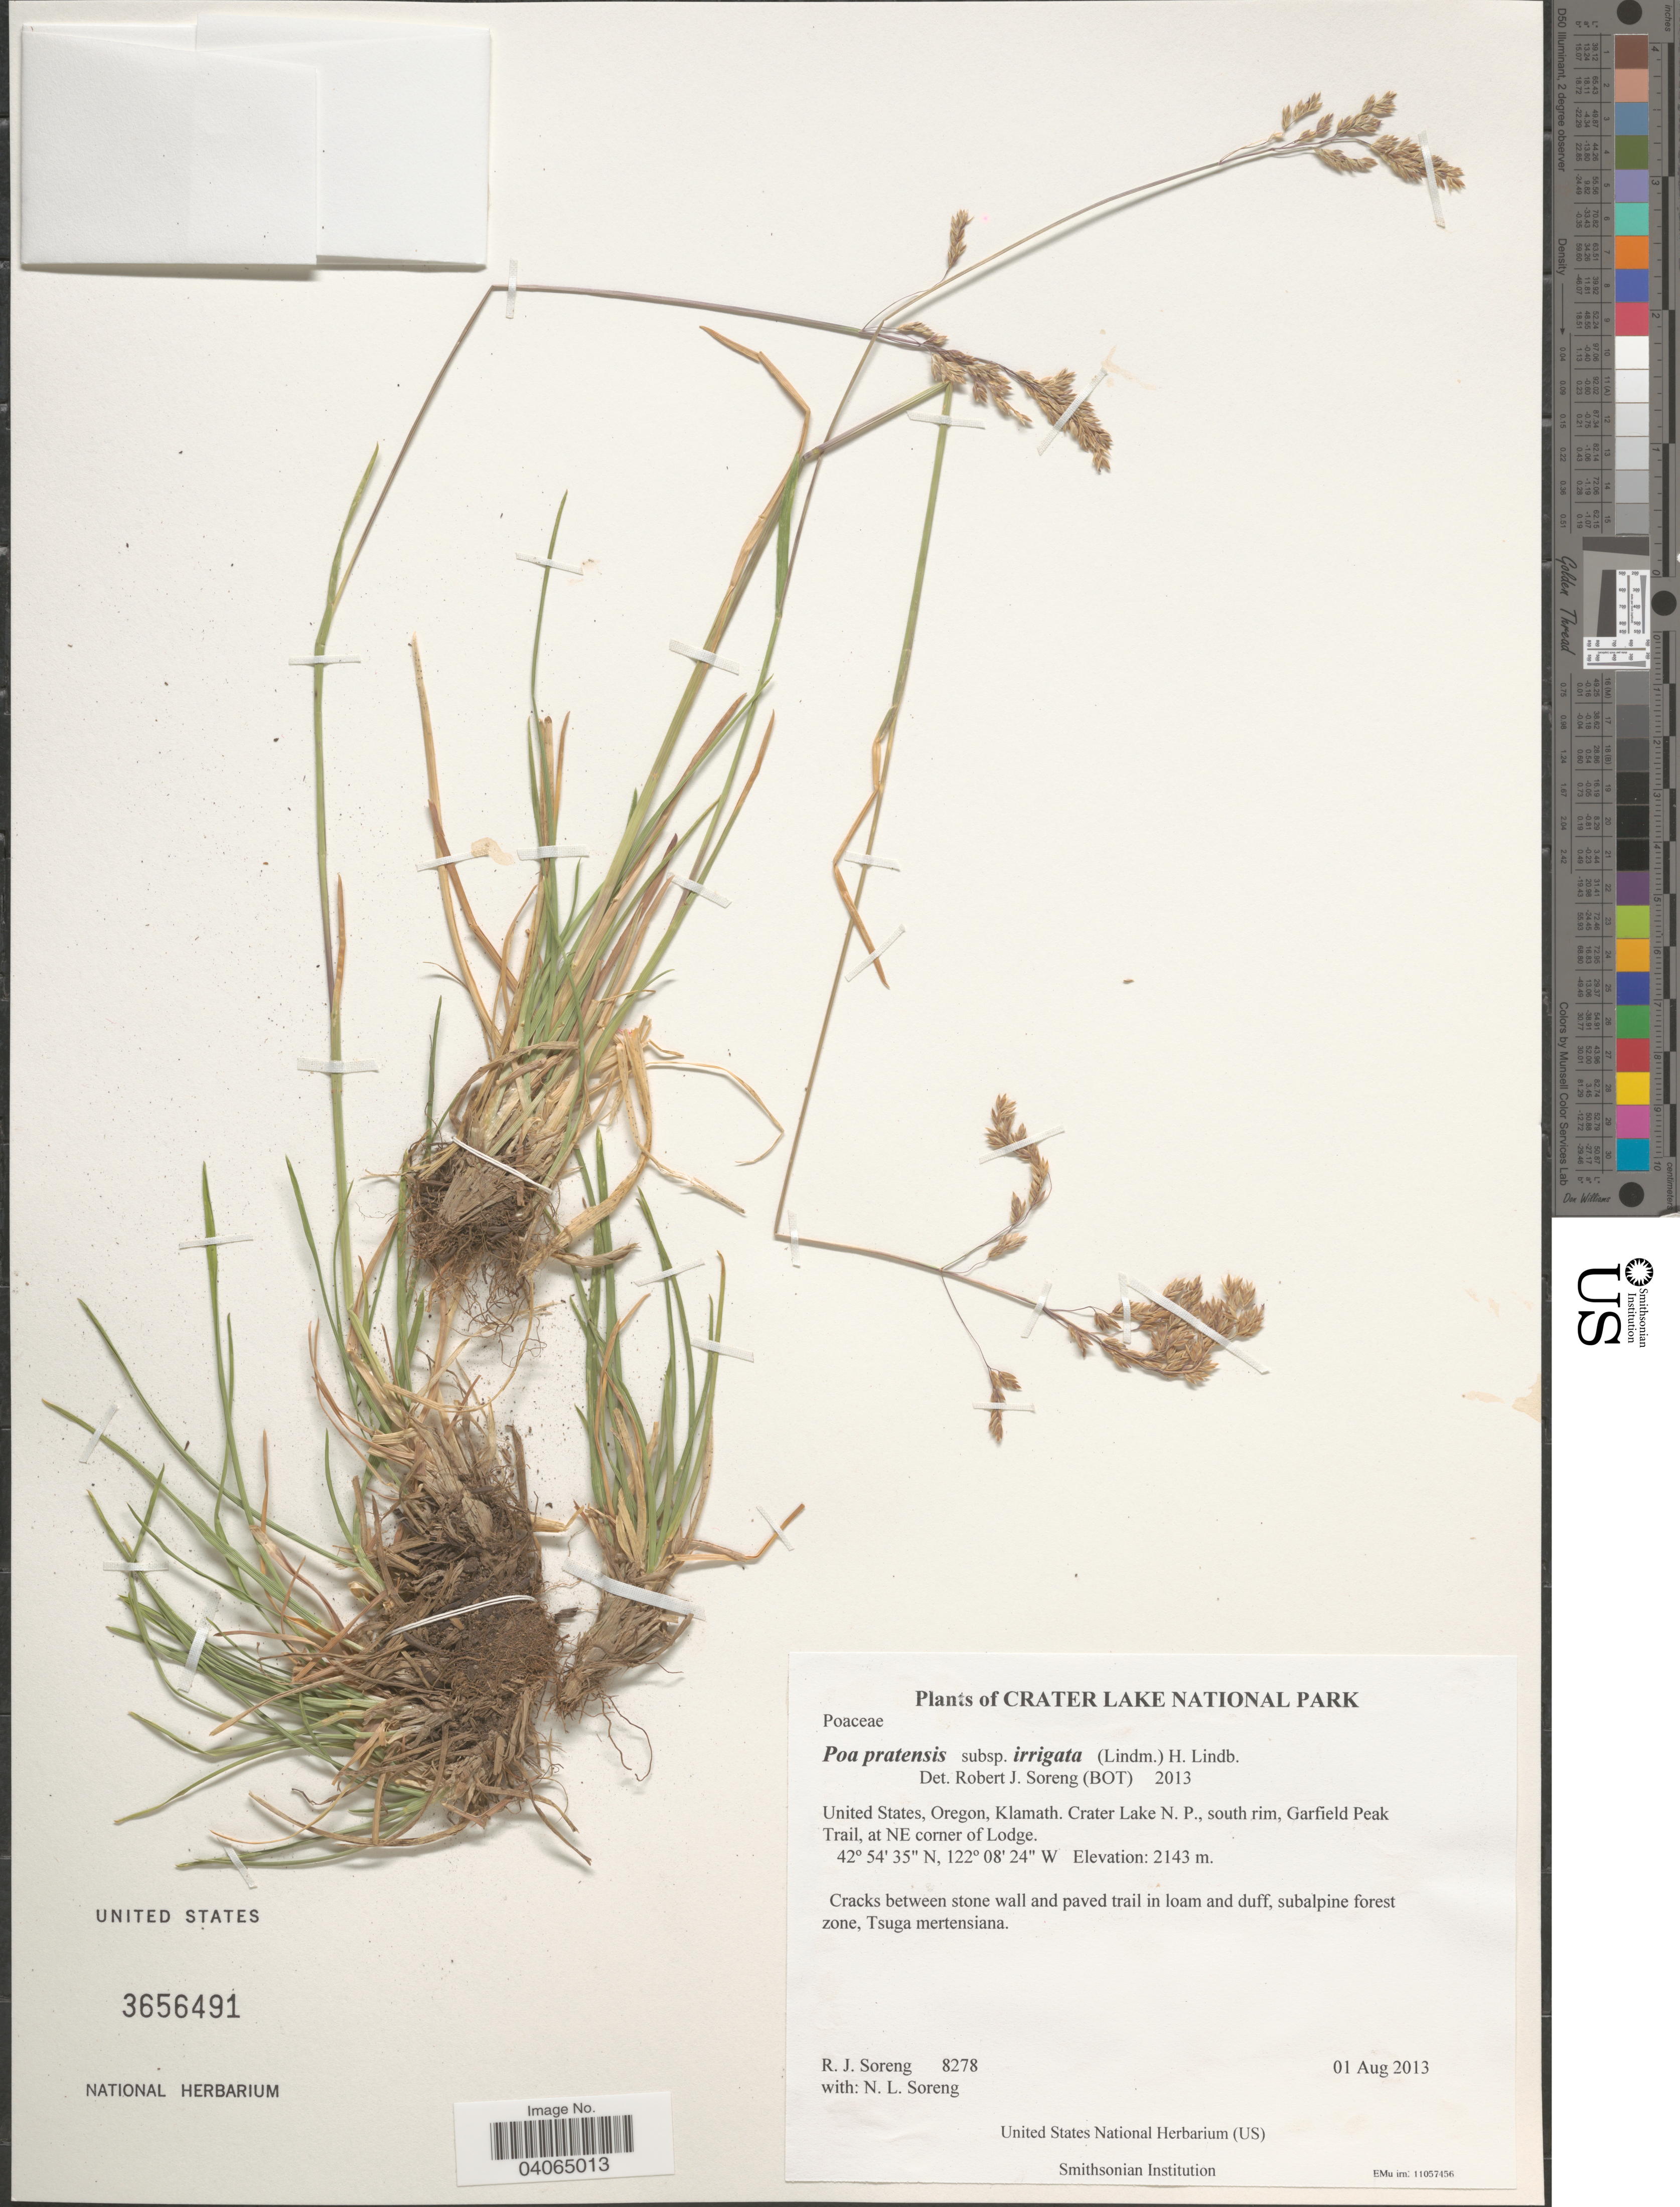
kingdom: Plantae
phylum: Tracheophyta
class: Liliopsida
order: Poales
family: Poaceae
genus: Poa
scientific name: Poa pratensis subsp. irrigata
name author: (Lindm.) H. Lindb.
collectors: R. J. Soreng & N. L. Soreng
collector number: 8278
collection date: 2013-08-01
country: United States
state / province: Oregon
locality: Crater Lake National Park. Klamath. Crater Lake N. P., south rim, Garfield Peak Trail, at NE corner of Lodge.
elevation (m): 2143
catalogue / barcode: US 3656491